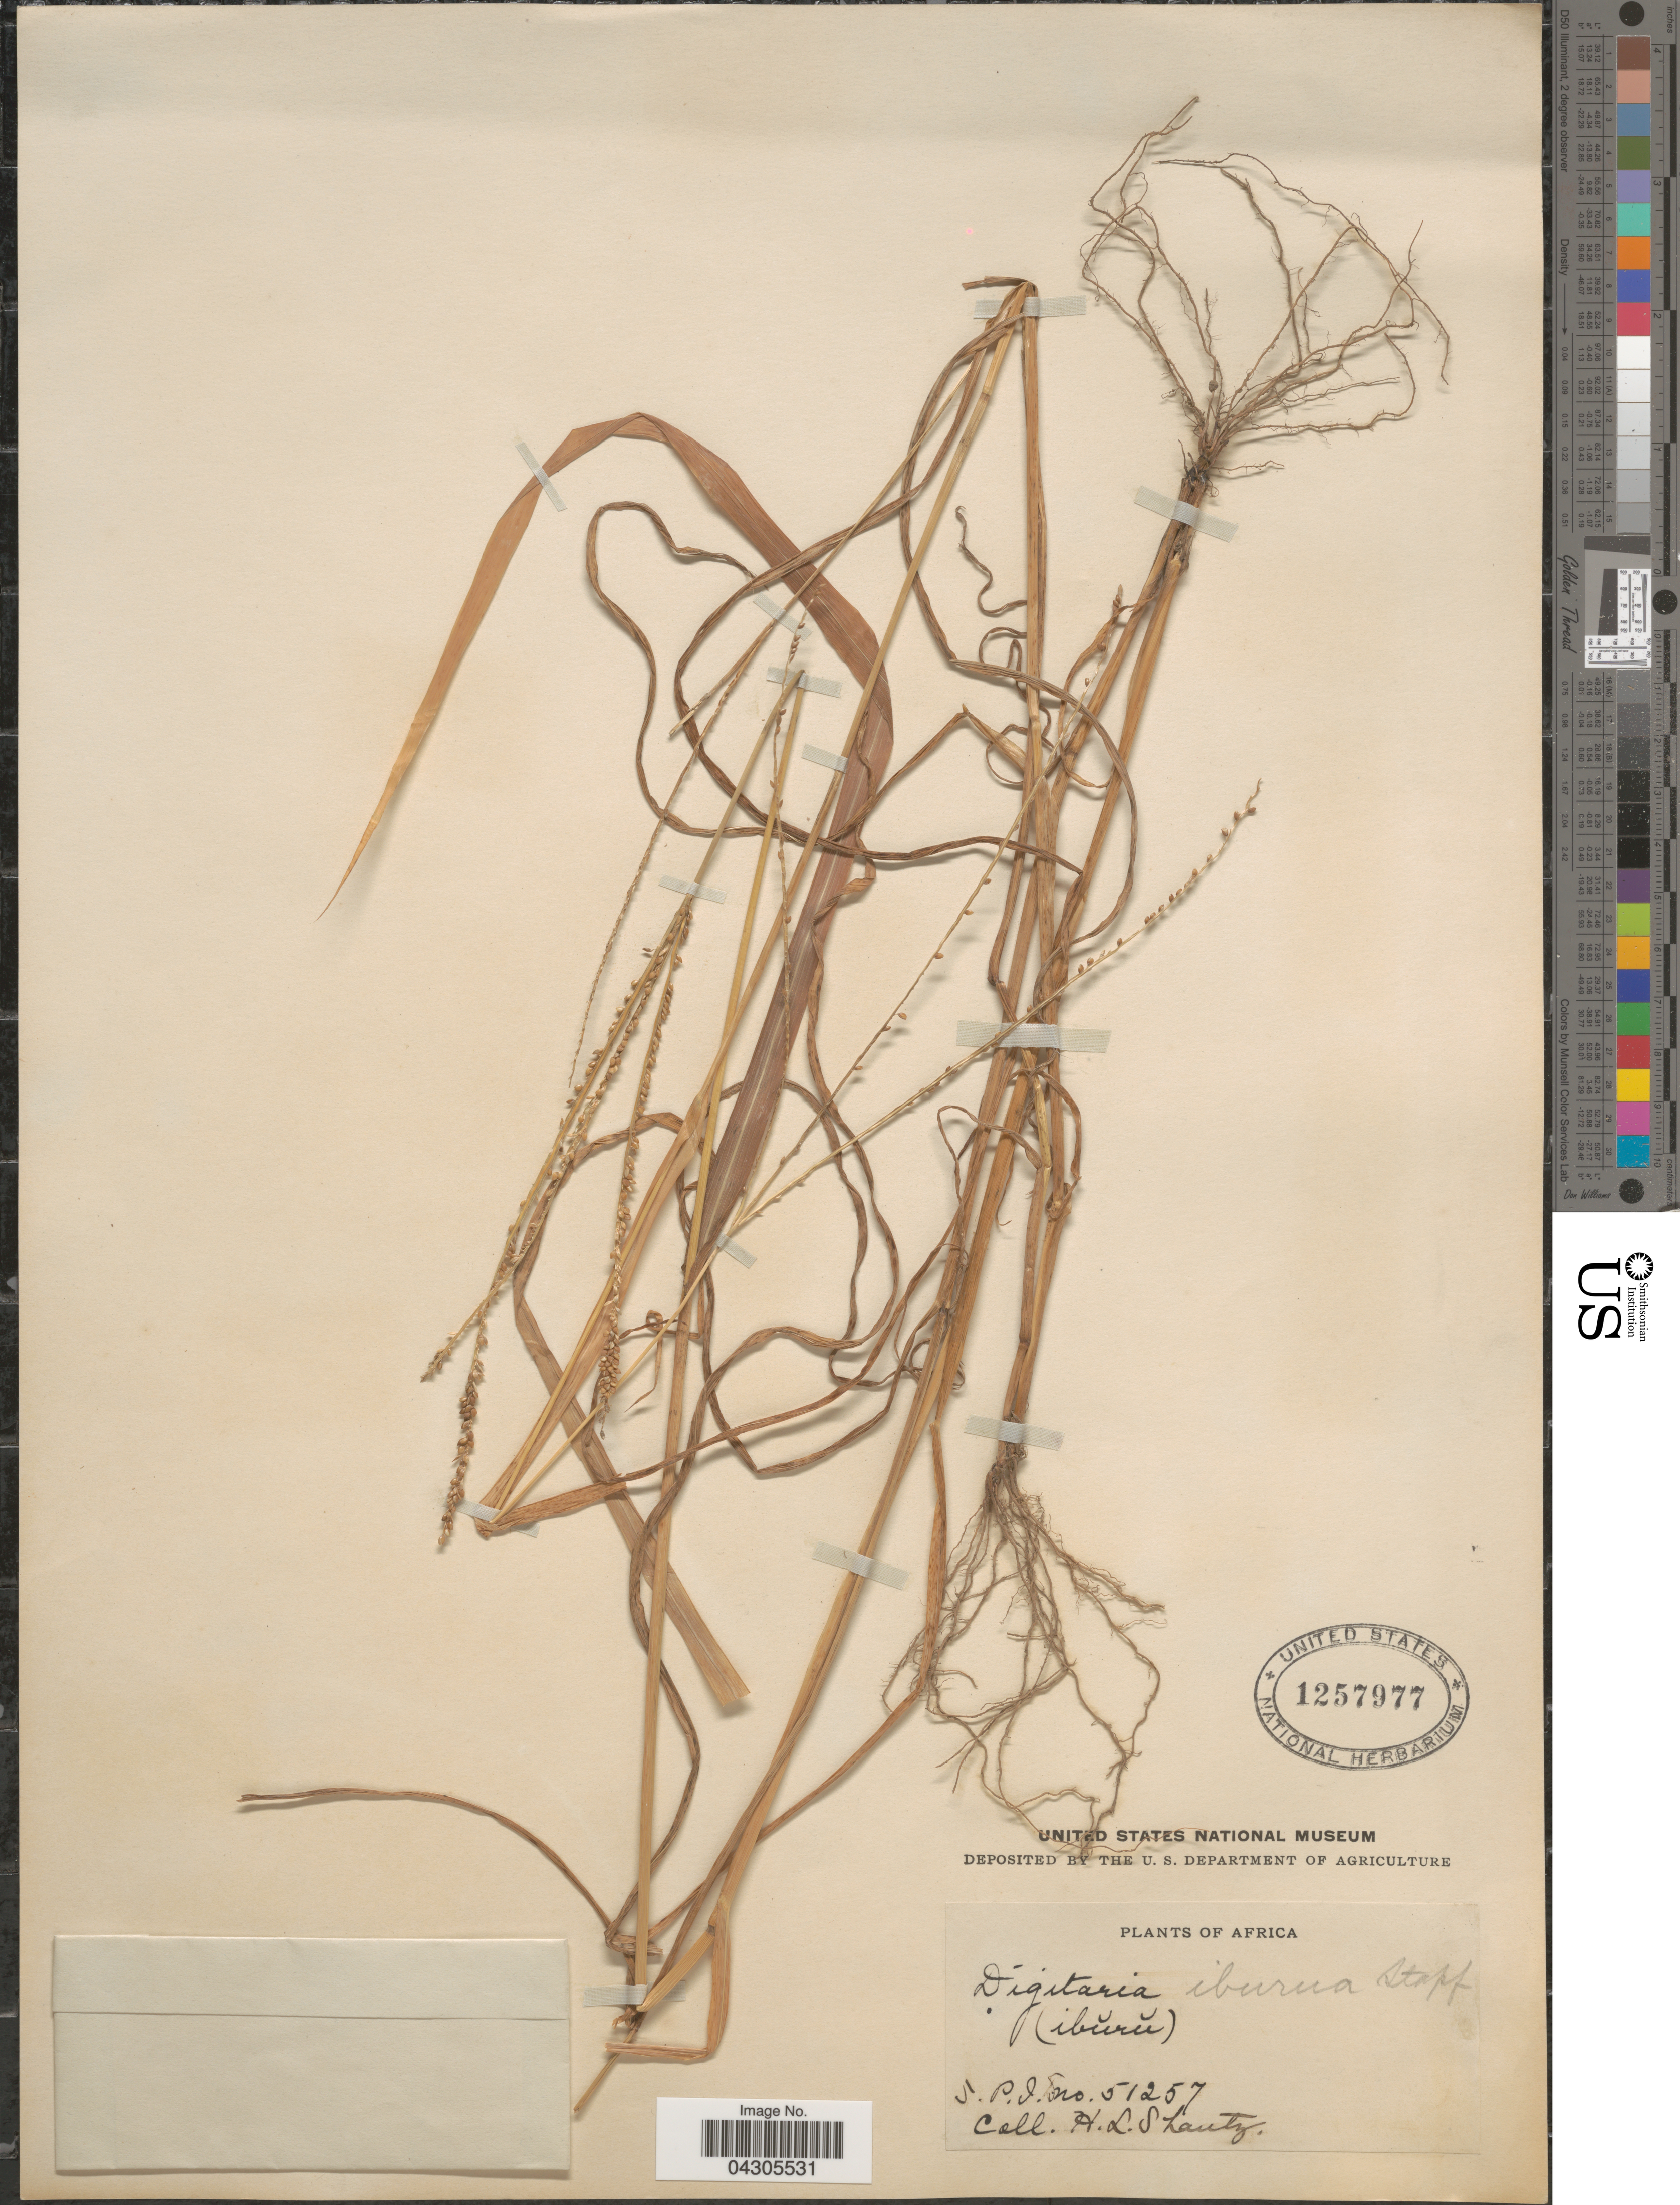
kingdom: Plantae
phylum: Tracheophyta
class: Liliopsida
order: Poales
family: Poaceae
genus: Digitaria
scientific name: Digitaria iburua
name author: Stapf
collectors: H. Shantz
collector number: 51257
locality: Africa.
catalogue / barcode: US 1257977